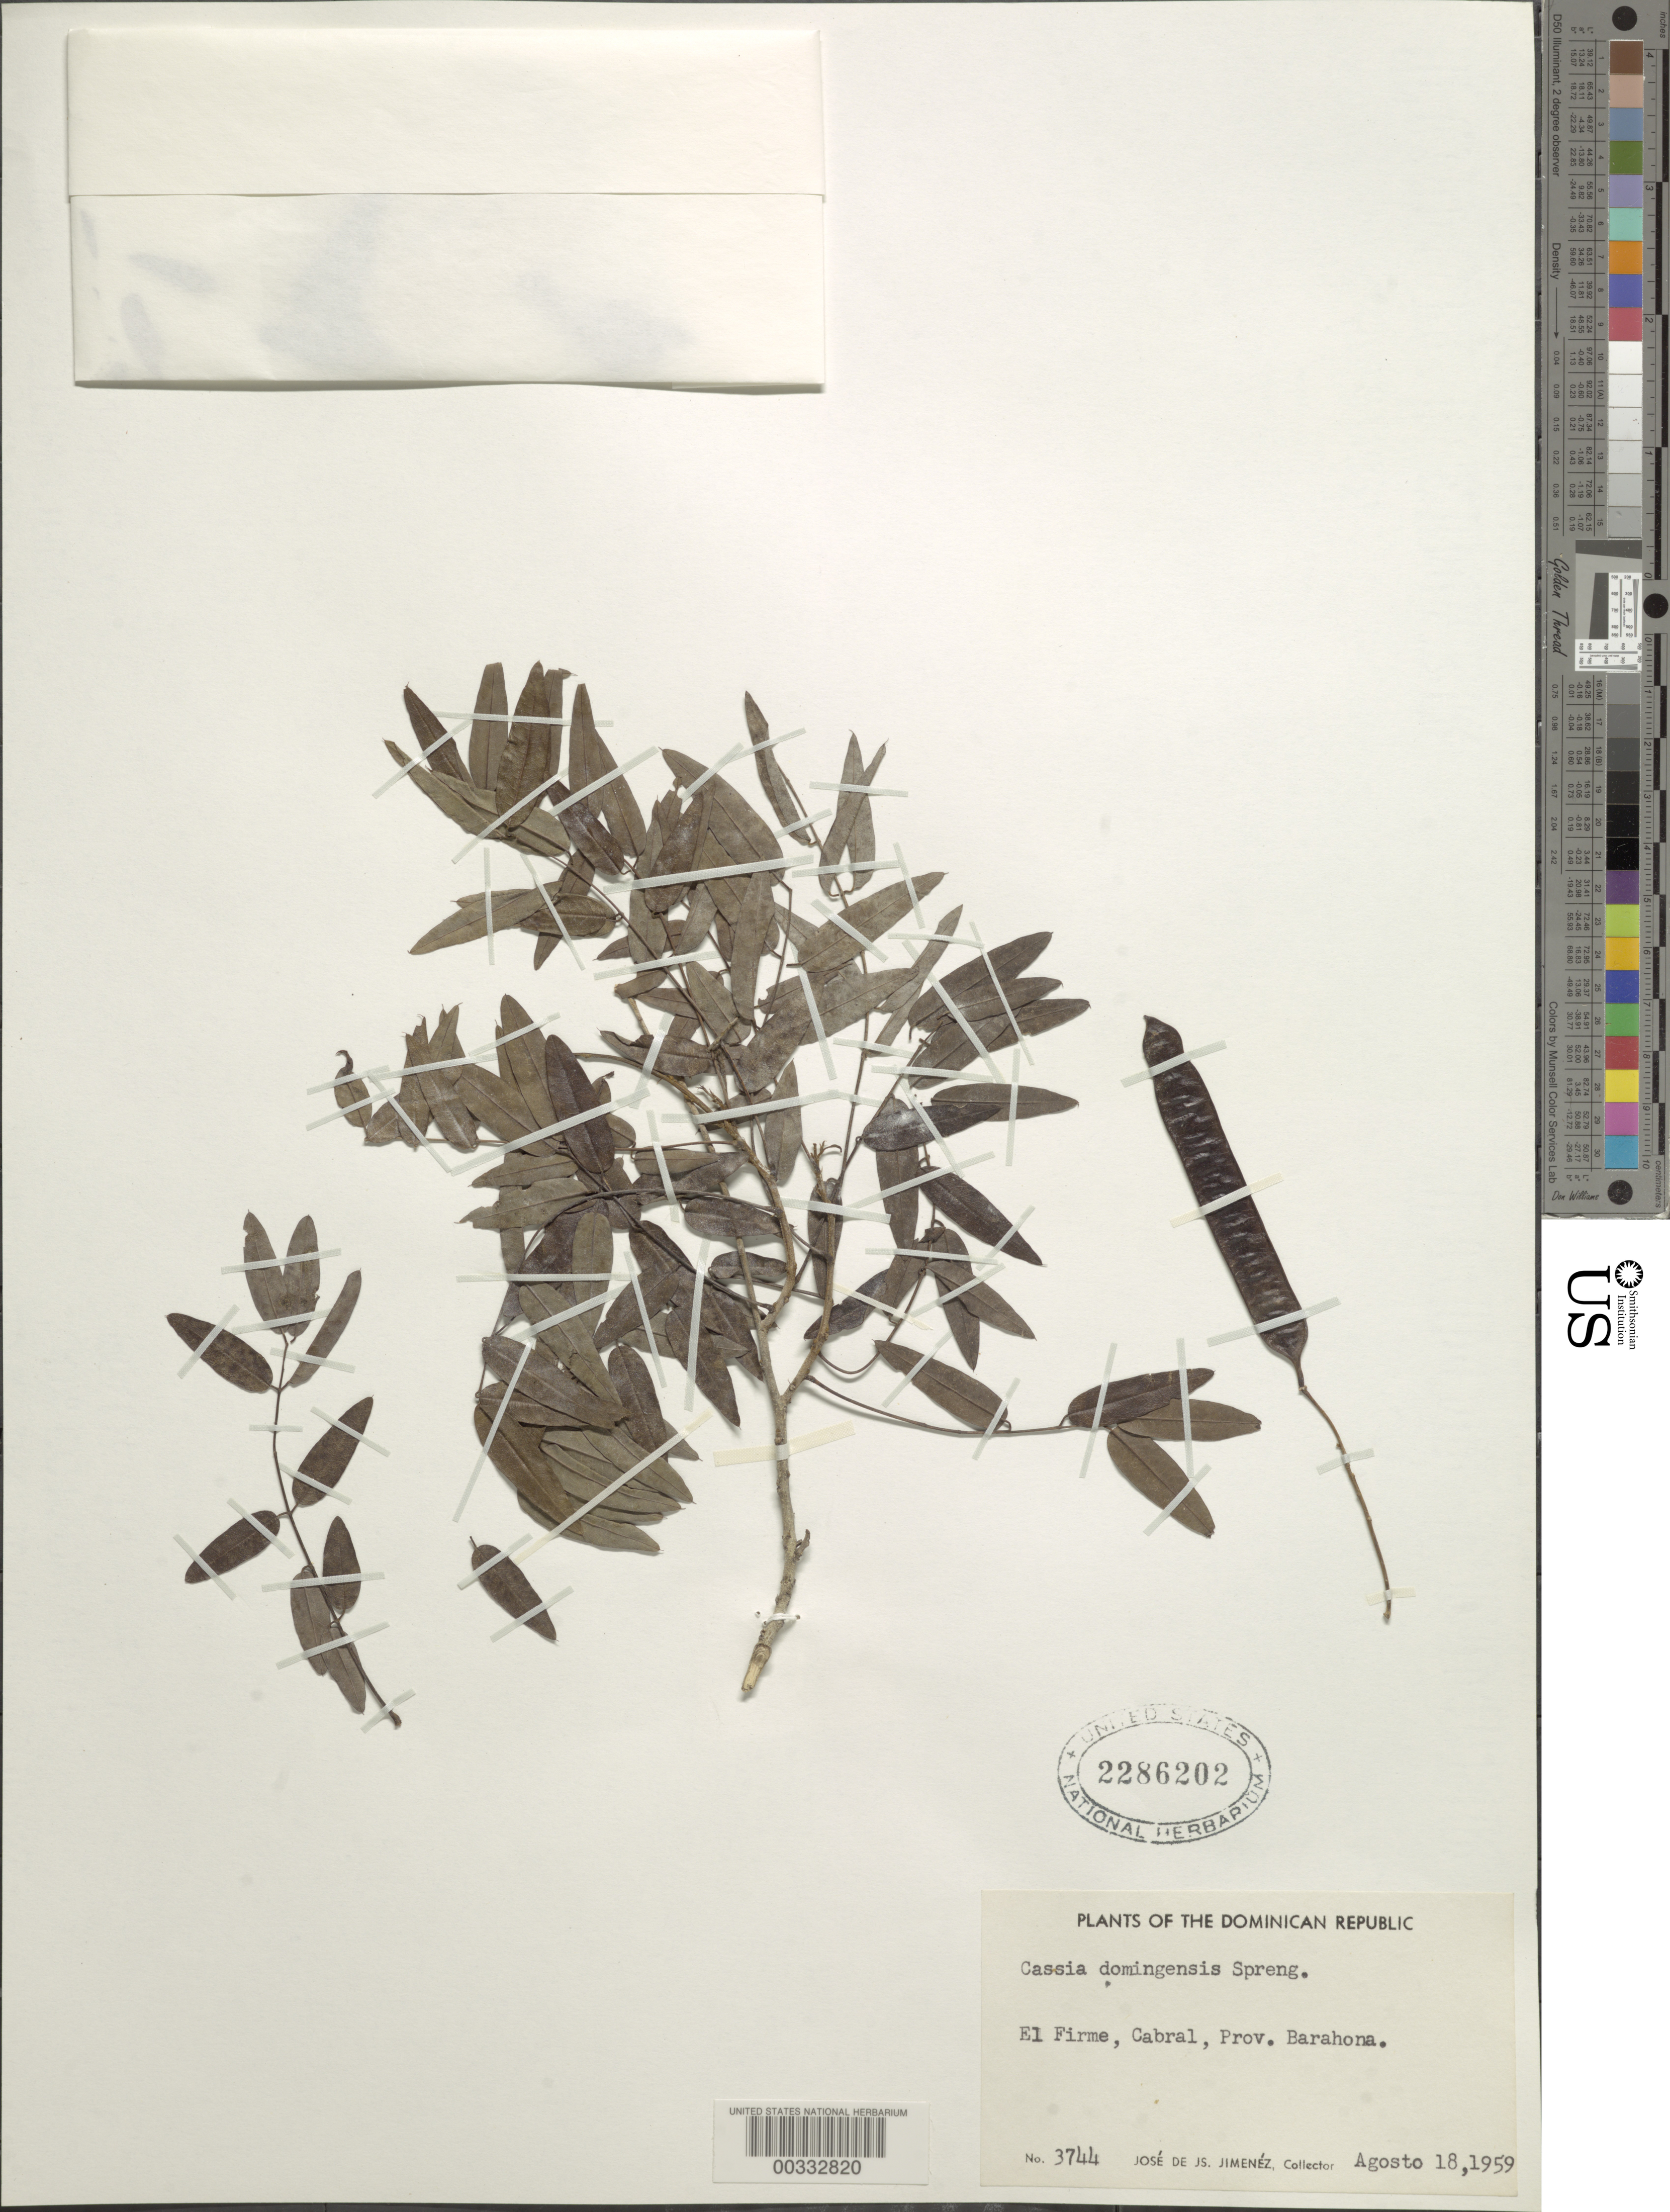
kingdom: Plantae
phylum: Tracheophyta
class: Magnoliopsida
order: Fabales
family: Fabaceae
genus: Senna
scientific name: Senna domingensis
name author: (Spreng.) H.S. Irwin & Barneby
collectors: J. J. Jiménez Almonte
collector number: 3744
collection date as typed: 18 Aug 1959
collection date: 1959-08-18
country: Dominican Republic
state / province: Barahona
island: Hispaniola Island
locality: El firme, cabral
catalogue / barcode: US 2286202